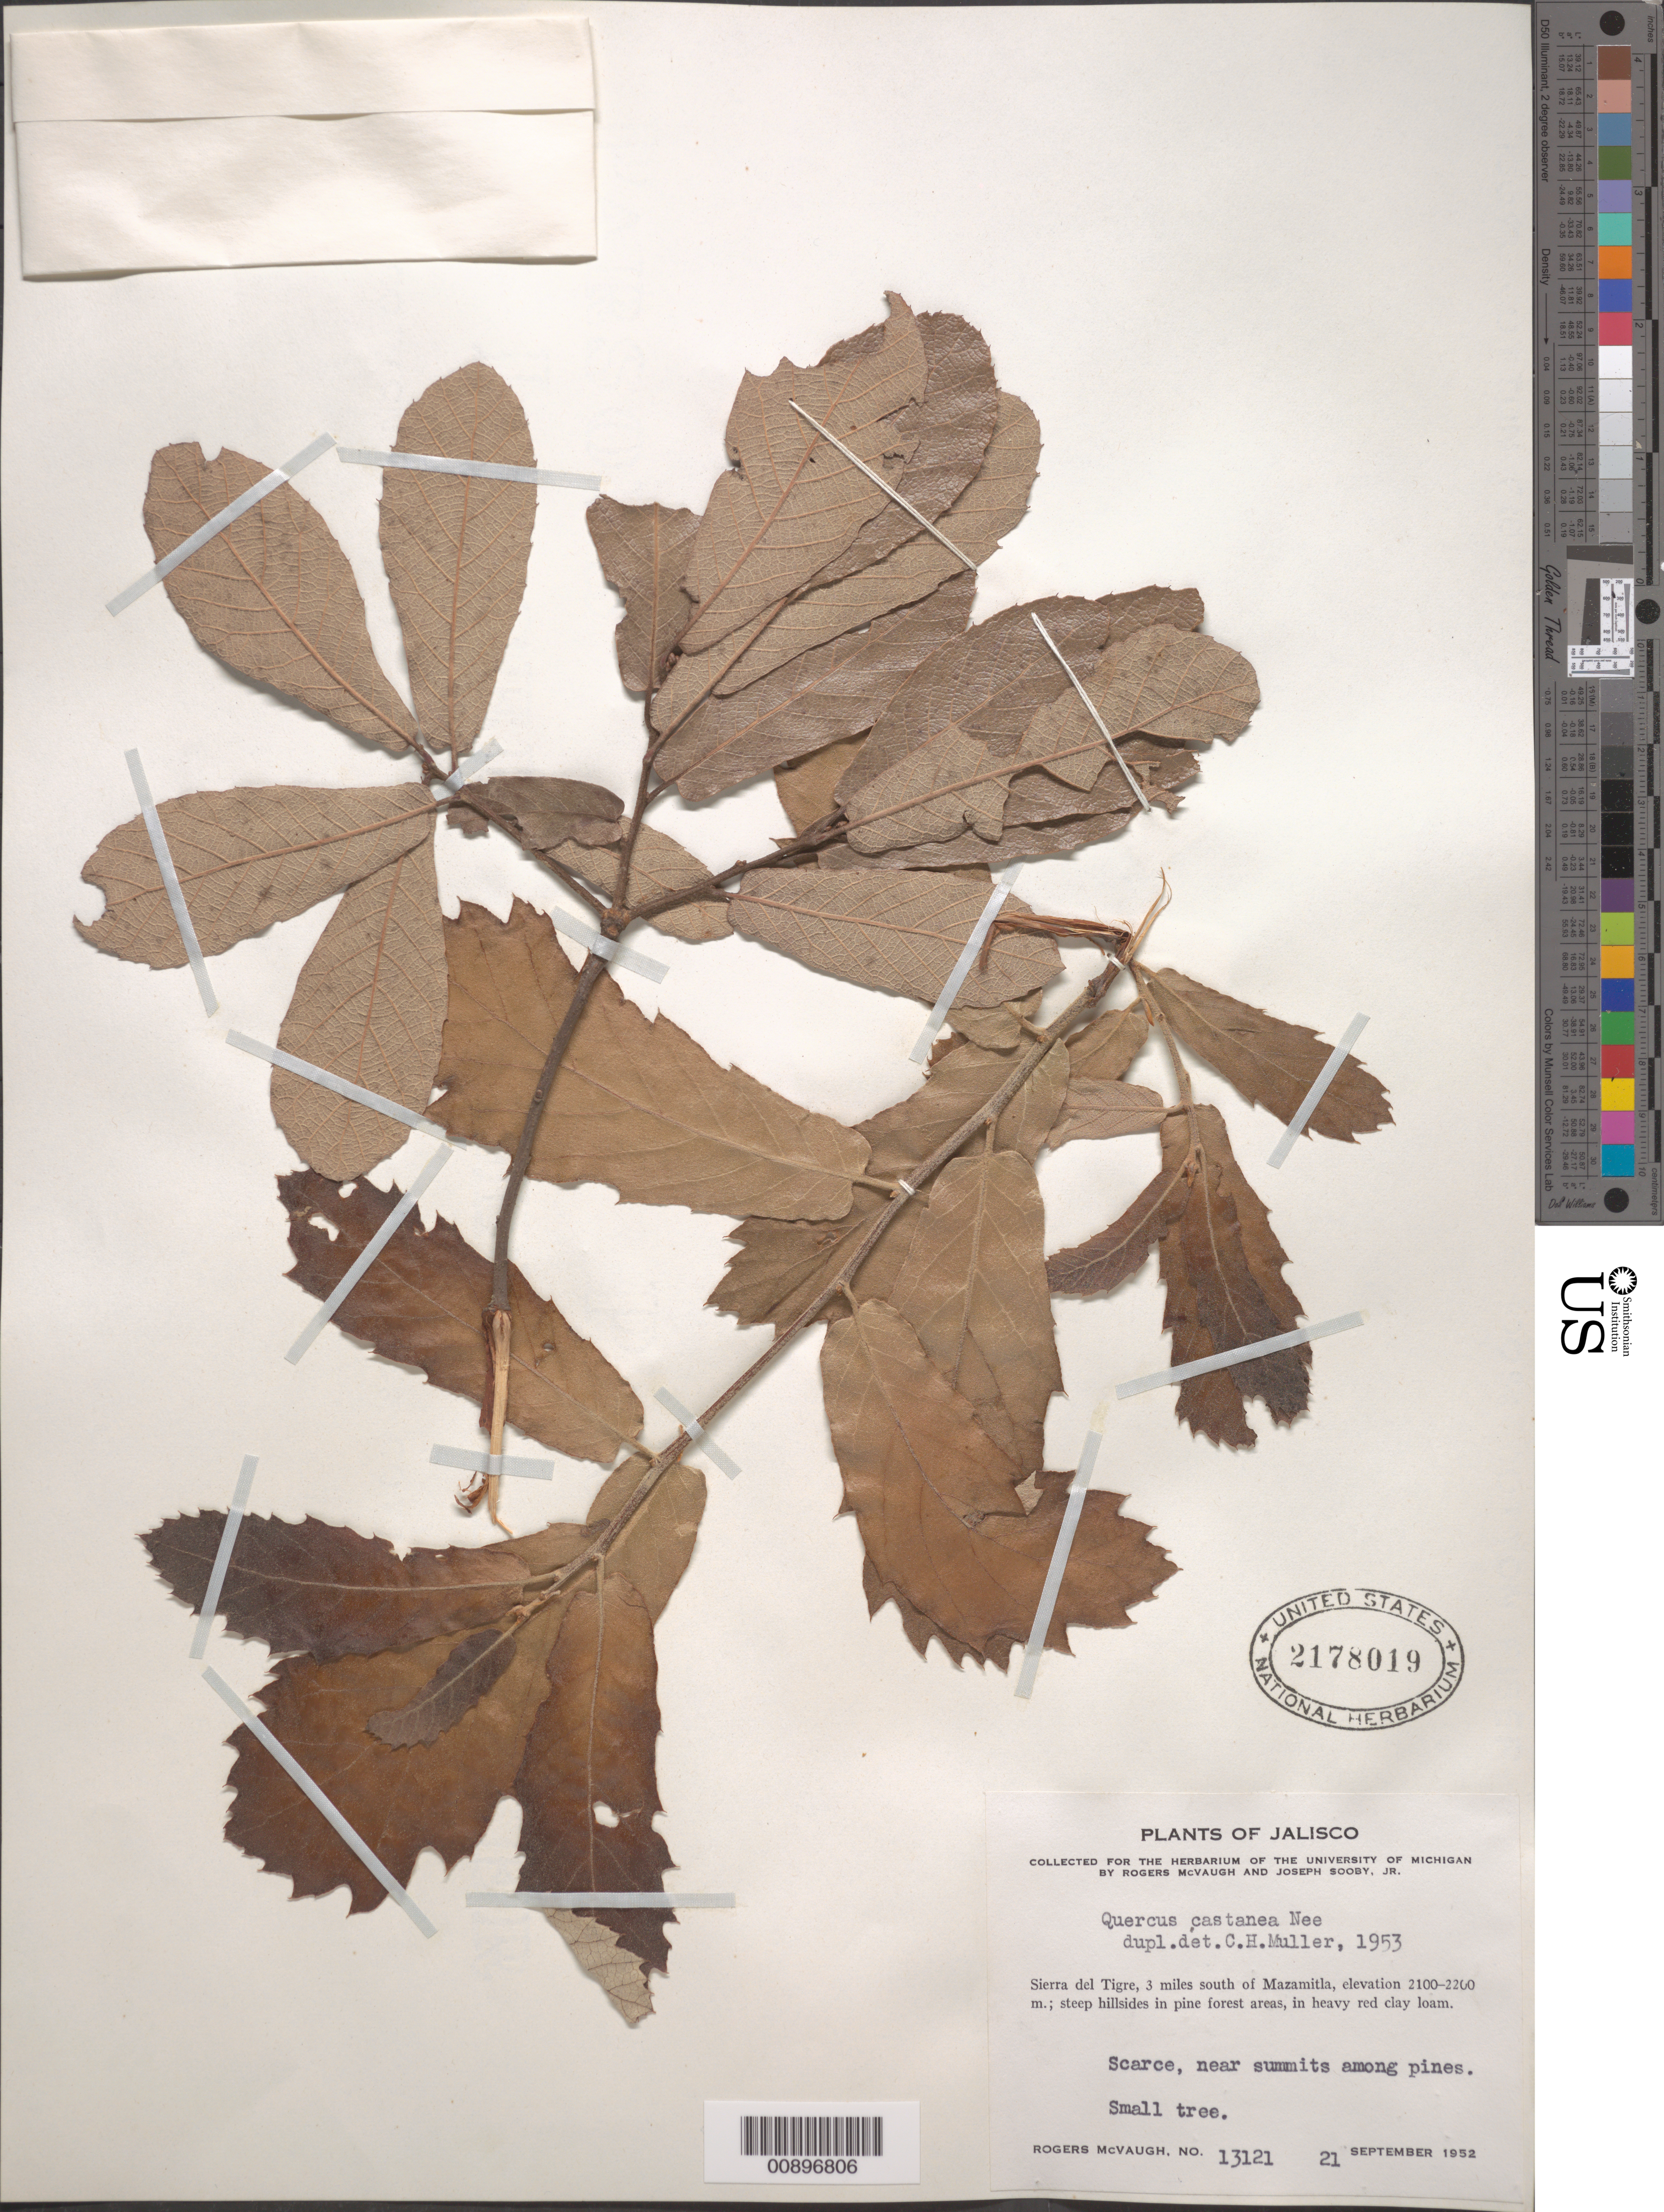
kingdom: Plantae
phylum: Tracheophyta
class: Magnoliopsida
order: Fagales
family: Fagaceae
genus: Quercus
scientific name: Quercus castanea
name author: Née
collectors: R. McVaugh & J. Sooby Jr.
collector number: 13121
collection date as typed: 21 Sep 1952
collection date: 1952-09-21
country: Mexico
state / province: Jalisco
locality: Sierra del Tigre, 3 miles south of Mazamitla, Jalisco.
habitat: Near summits among pines. Steep hillsides in pine forest areas, in red clay loam.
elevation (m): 2200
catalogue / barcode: US 2178019